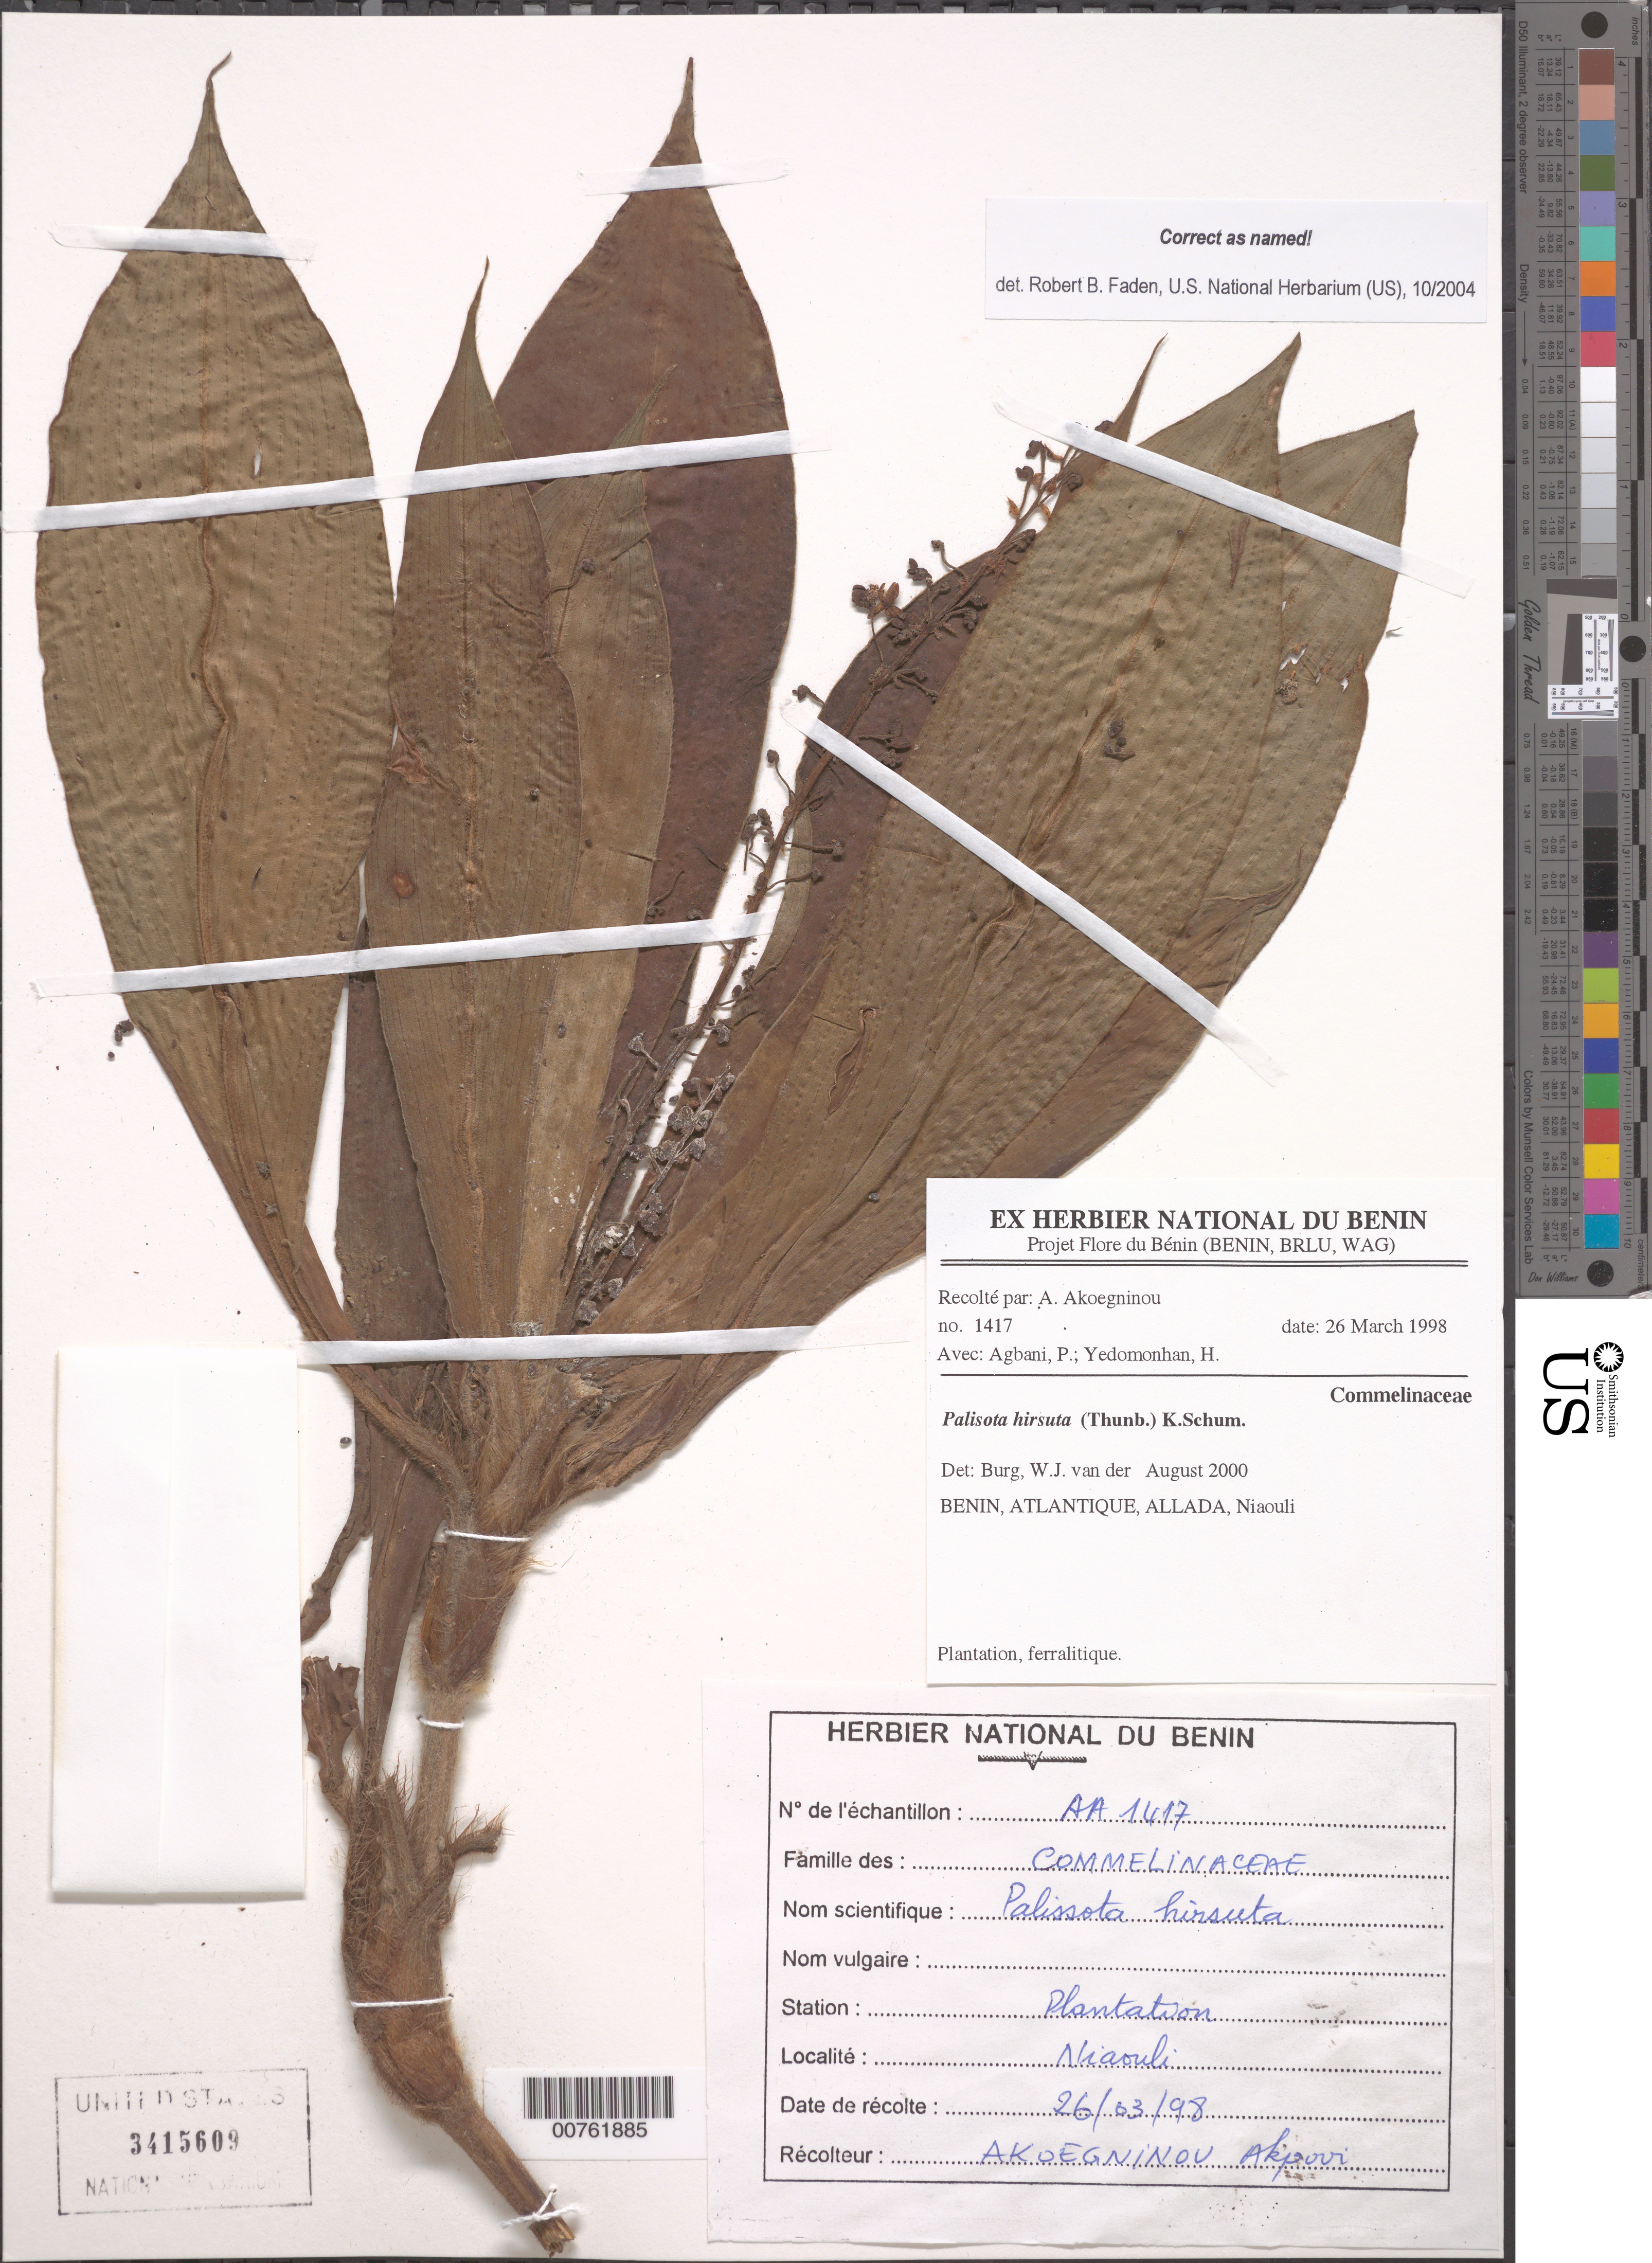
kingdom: Plantae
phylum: Tracheophyta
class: Liliopsida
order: Commelinales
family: Commelinaceae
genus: Palisota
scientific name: Palisota hirsuta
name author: (Thunb.) K. Schum.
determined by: Faden, Robert B., (US), Smithsonian Institution - National Museum of Natural History (UNITED STATES)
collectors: A. Akoegninou, P. Agbani & H. Yedomonhan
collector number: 1417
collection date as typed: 26 Mar 1998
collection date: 1998-03-26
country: Benin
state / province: Atlantique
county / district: Allada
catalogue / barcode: US 3415609